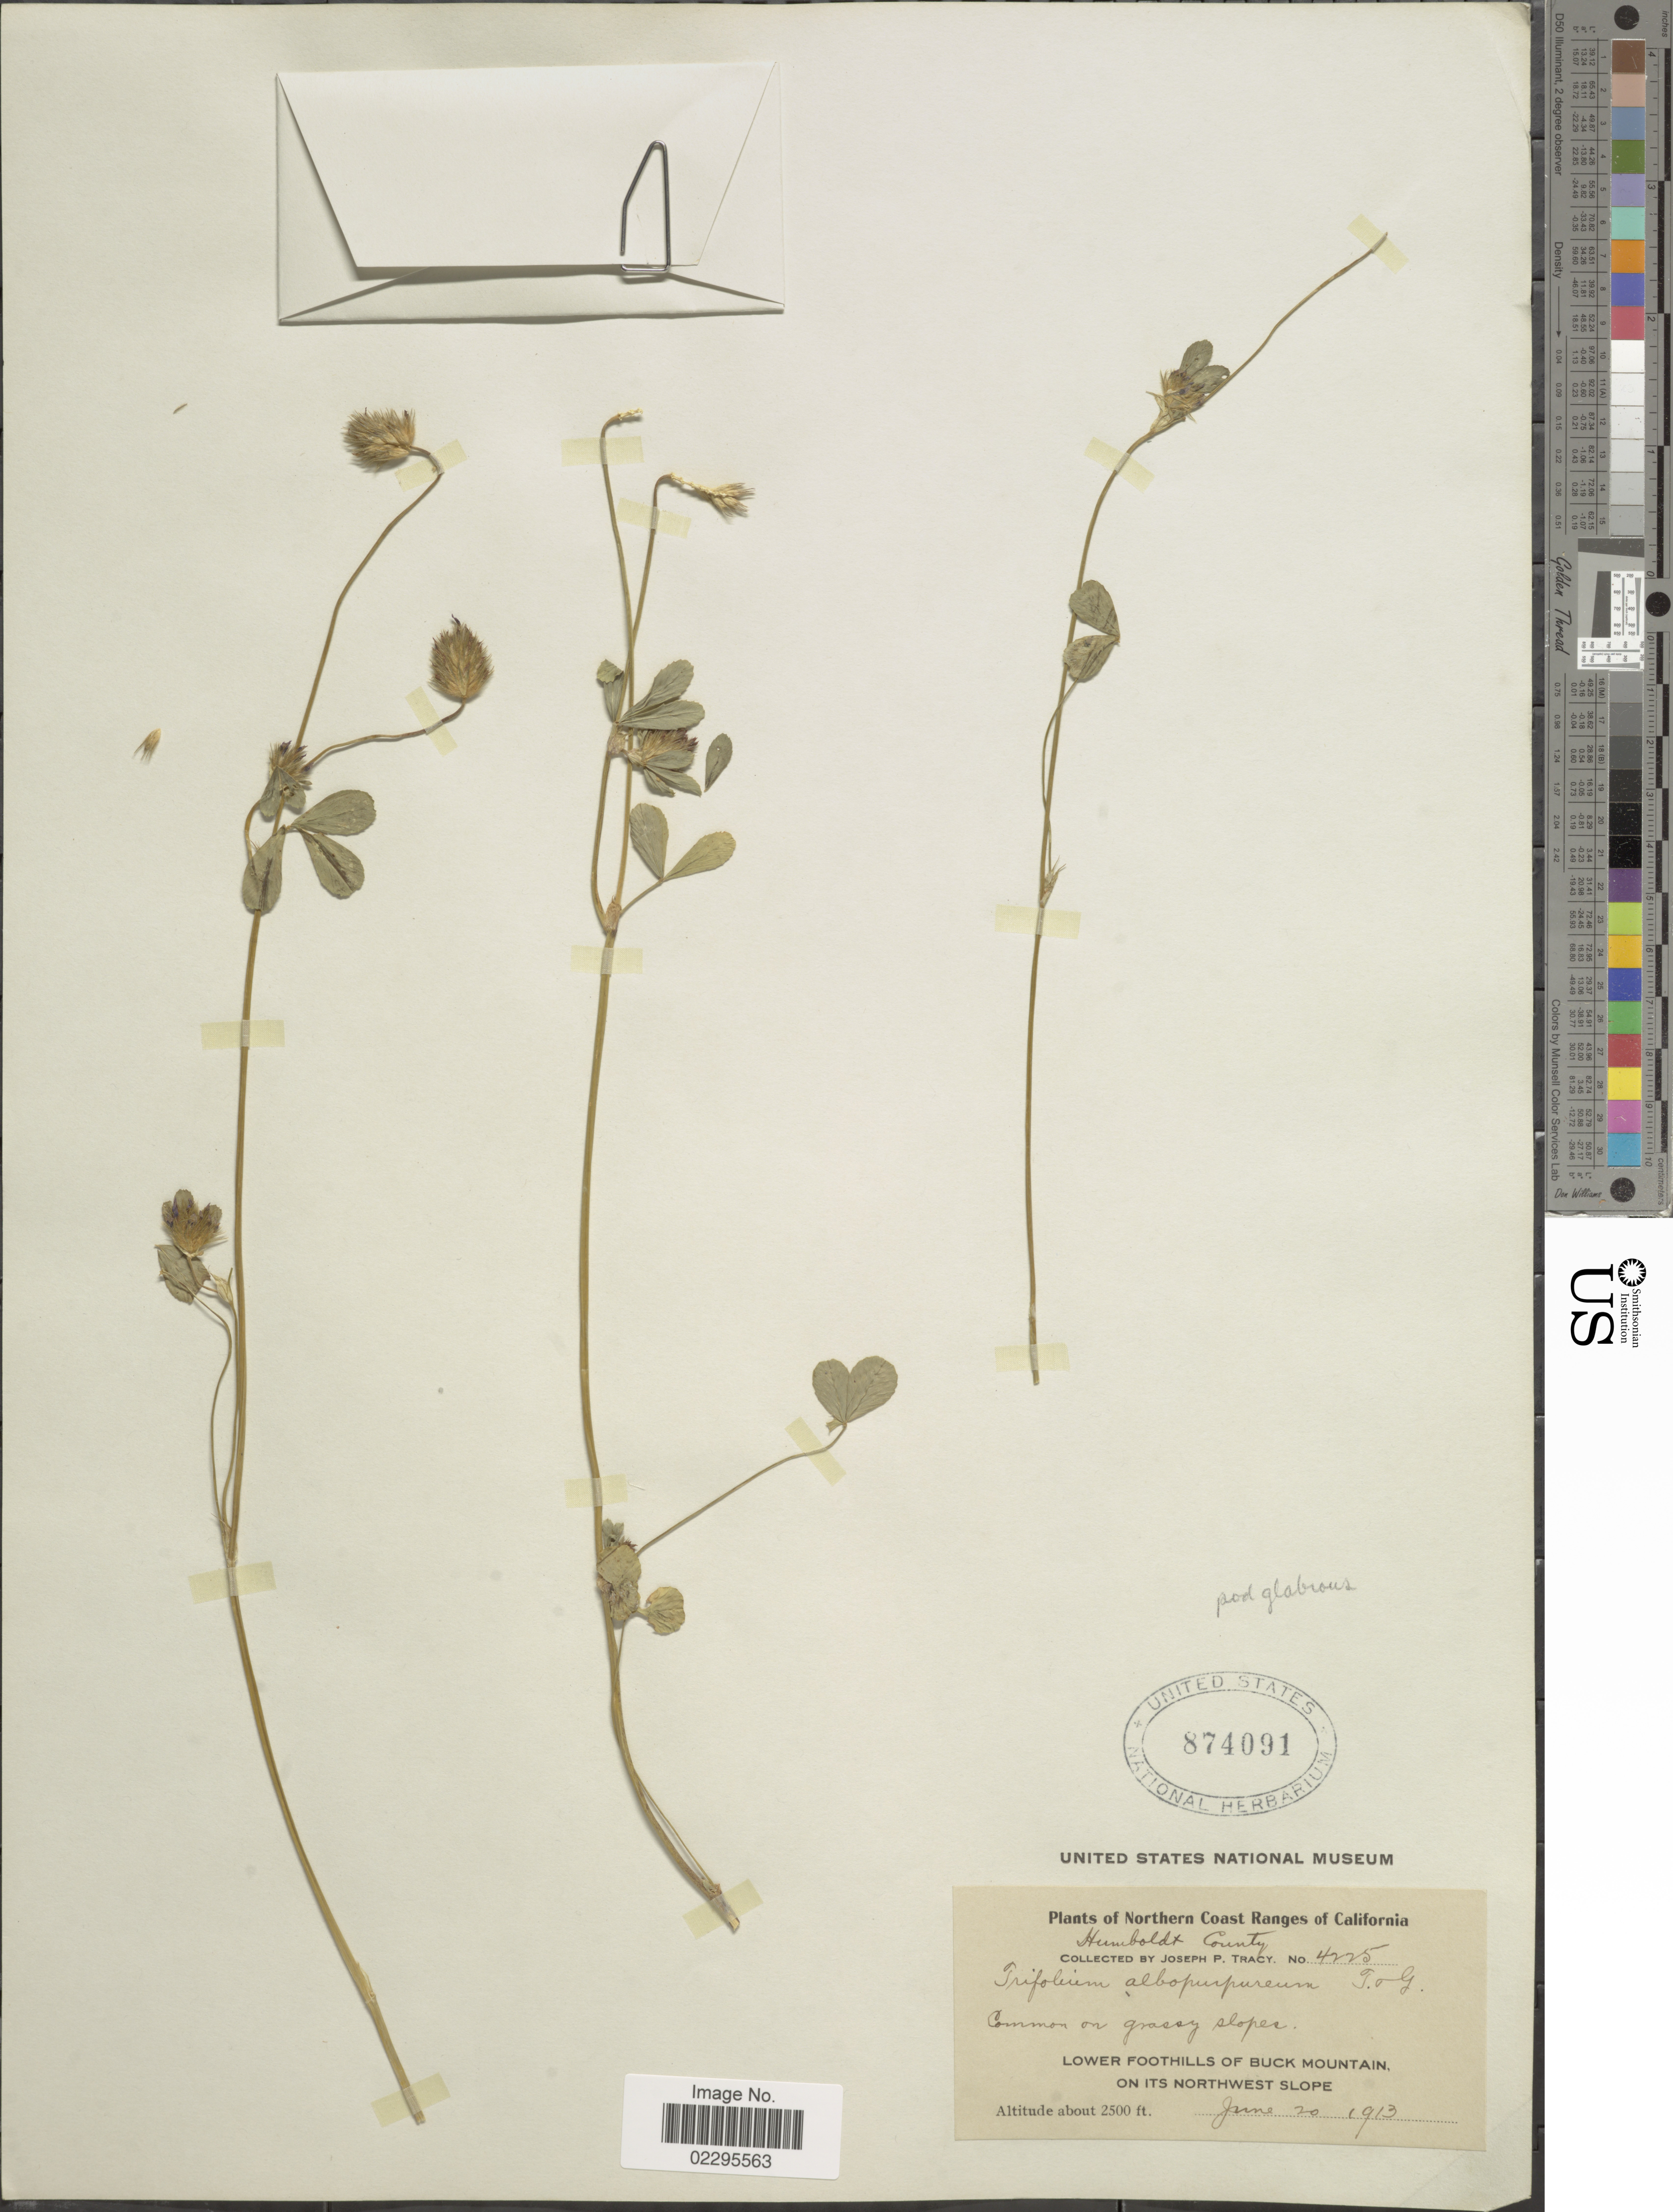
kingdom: Plantae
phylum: Tracheophyta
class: Magnoliopsida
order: Fabales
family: Fabaceae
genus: Trifolium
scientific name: Trifolium albopurpureum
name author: Torr. & A. Gray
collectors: J. Tracy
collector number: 4225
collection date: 1913-06-20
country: United States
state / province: California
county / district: Humboldt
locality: Northern Coast Ranges. Humboldt County. Lower Foothills of Buck Mountain, on its northwest slope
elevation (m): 762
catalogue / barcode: US 874091